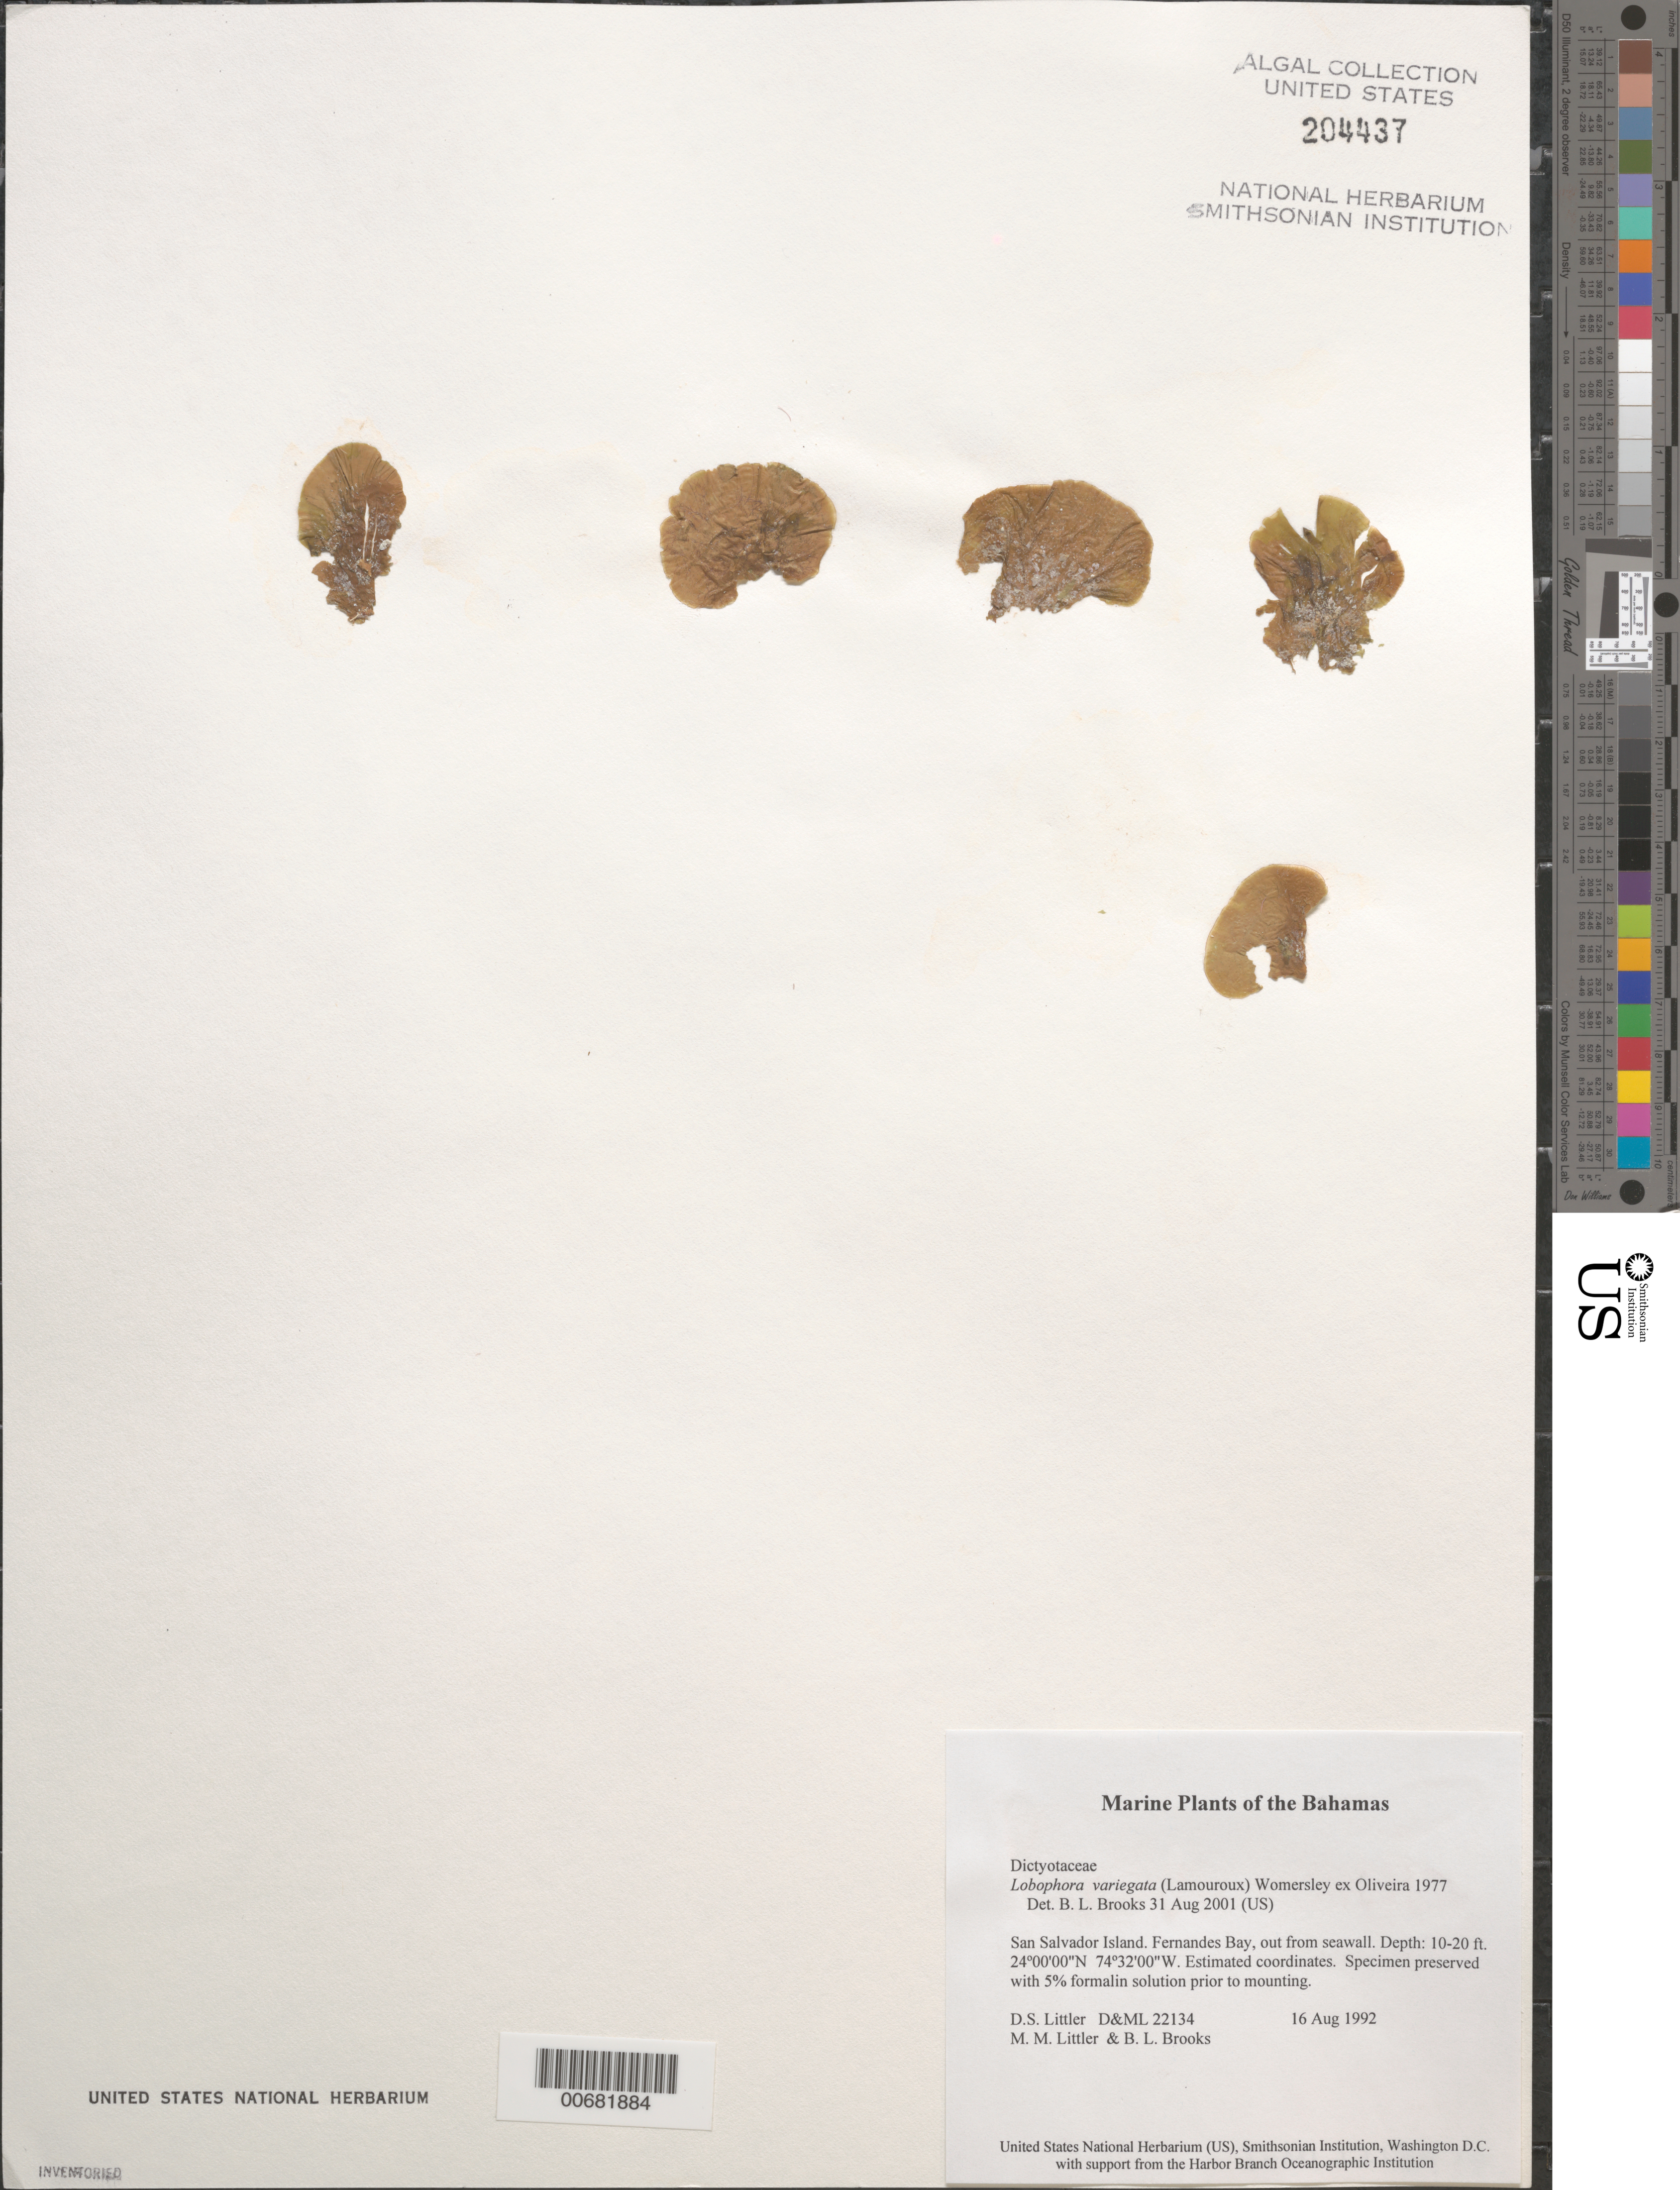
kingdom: Chromista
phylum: Ochrophyta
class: Phaeophyceae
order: Dictyotales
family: Dictyotaceae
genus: Lobophora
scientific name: Lobophora variegata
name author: (J.V.Lamouroux) Womersley & E.C. Oliveira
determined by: Brooks, B. L., (BOT), Smithsonian Institution - National Museum of Natural History (UNITED STATES)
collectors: D. S. Littler, M. M. Littler & B. Brooks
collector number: D&ML 22134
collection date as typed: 16 Aug 1992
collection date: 1992-08-16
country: Bahamas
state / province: San Salvador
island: San Salvador Island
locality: Fernandes Bay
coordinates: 24 00' 00" N, 74 32' 00" W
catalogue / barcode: US 204437